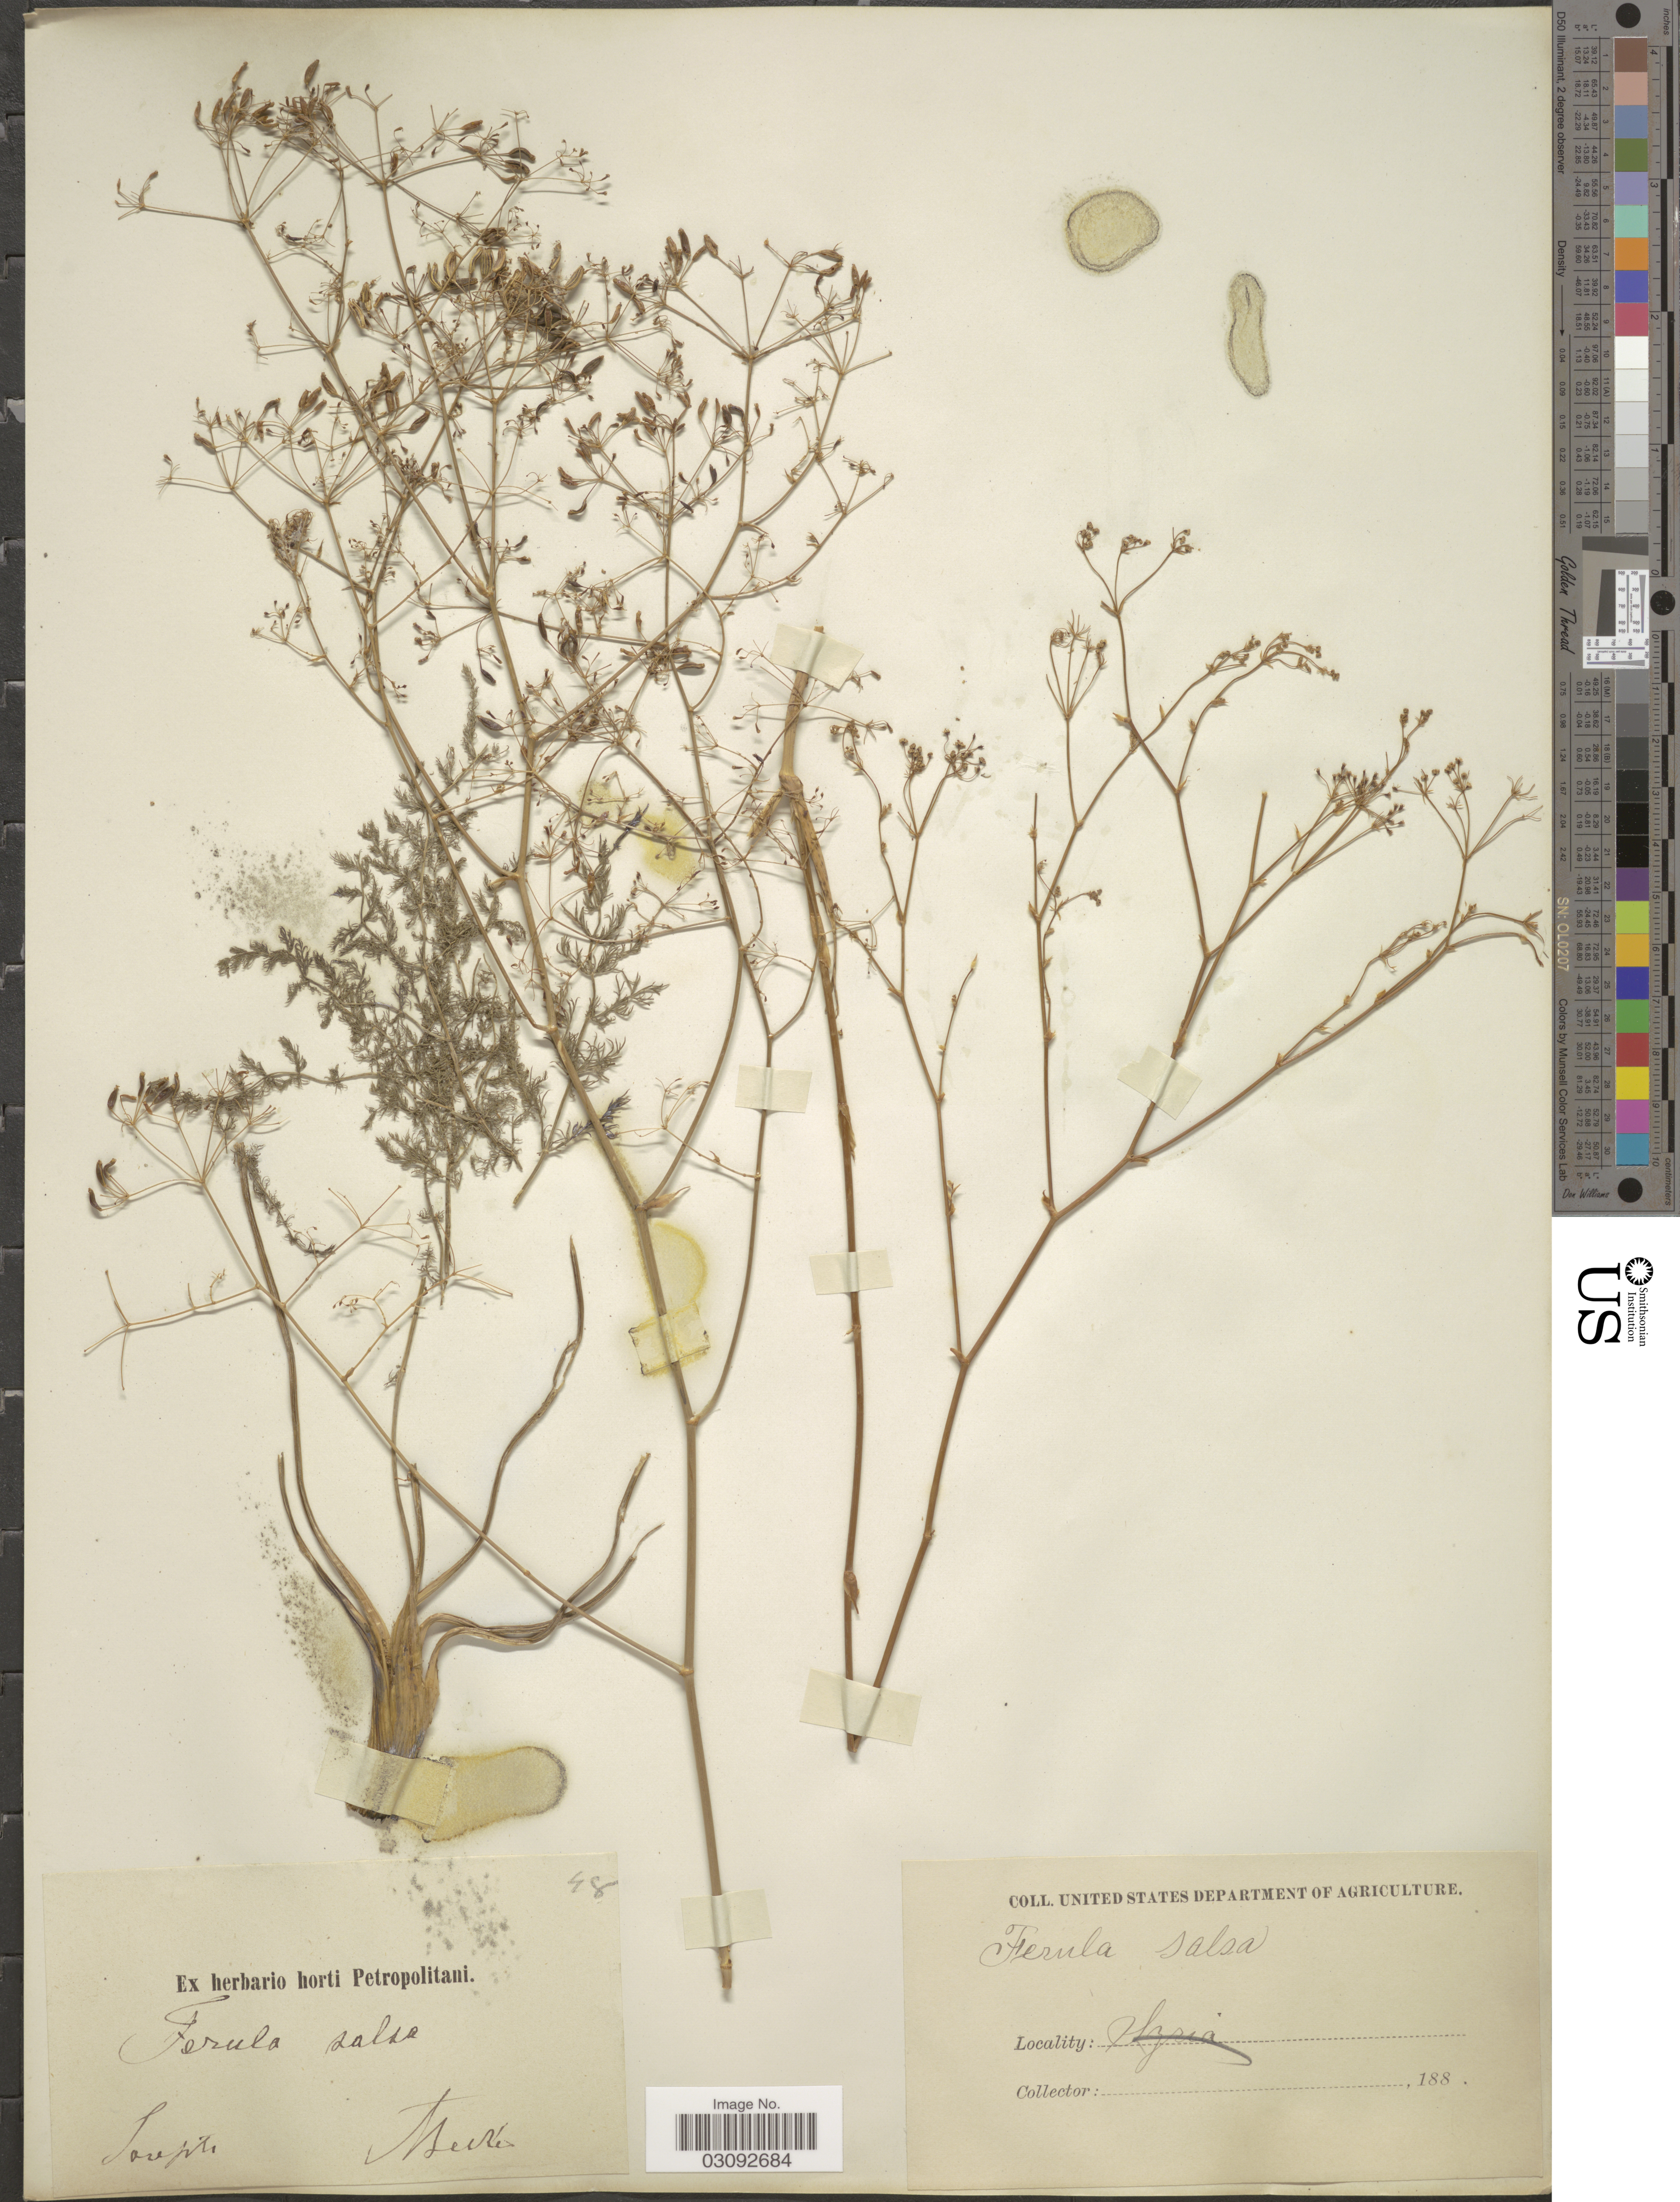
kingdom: Plantae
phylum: Tracheophyta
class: Magnoliopsida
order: Apiales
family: Apiaceae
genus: Ferula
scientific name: Ferula salsa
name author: Ledeb.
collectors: A. Becker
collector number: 48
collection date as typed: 188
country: Russian Federation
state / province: Volgograd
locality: Sarepta.